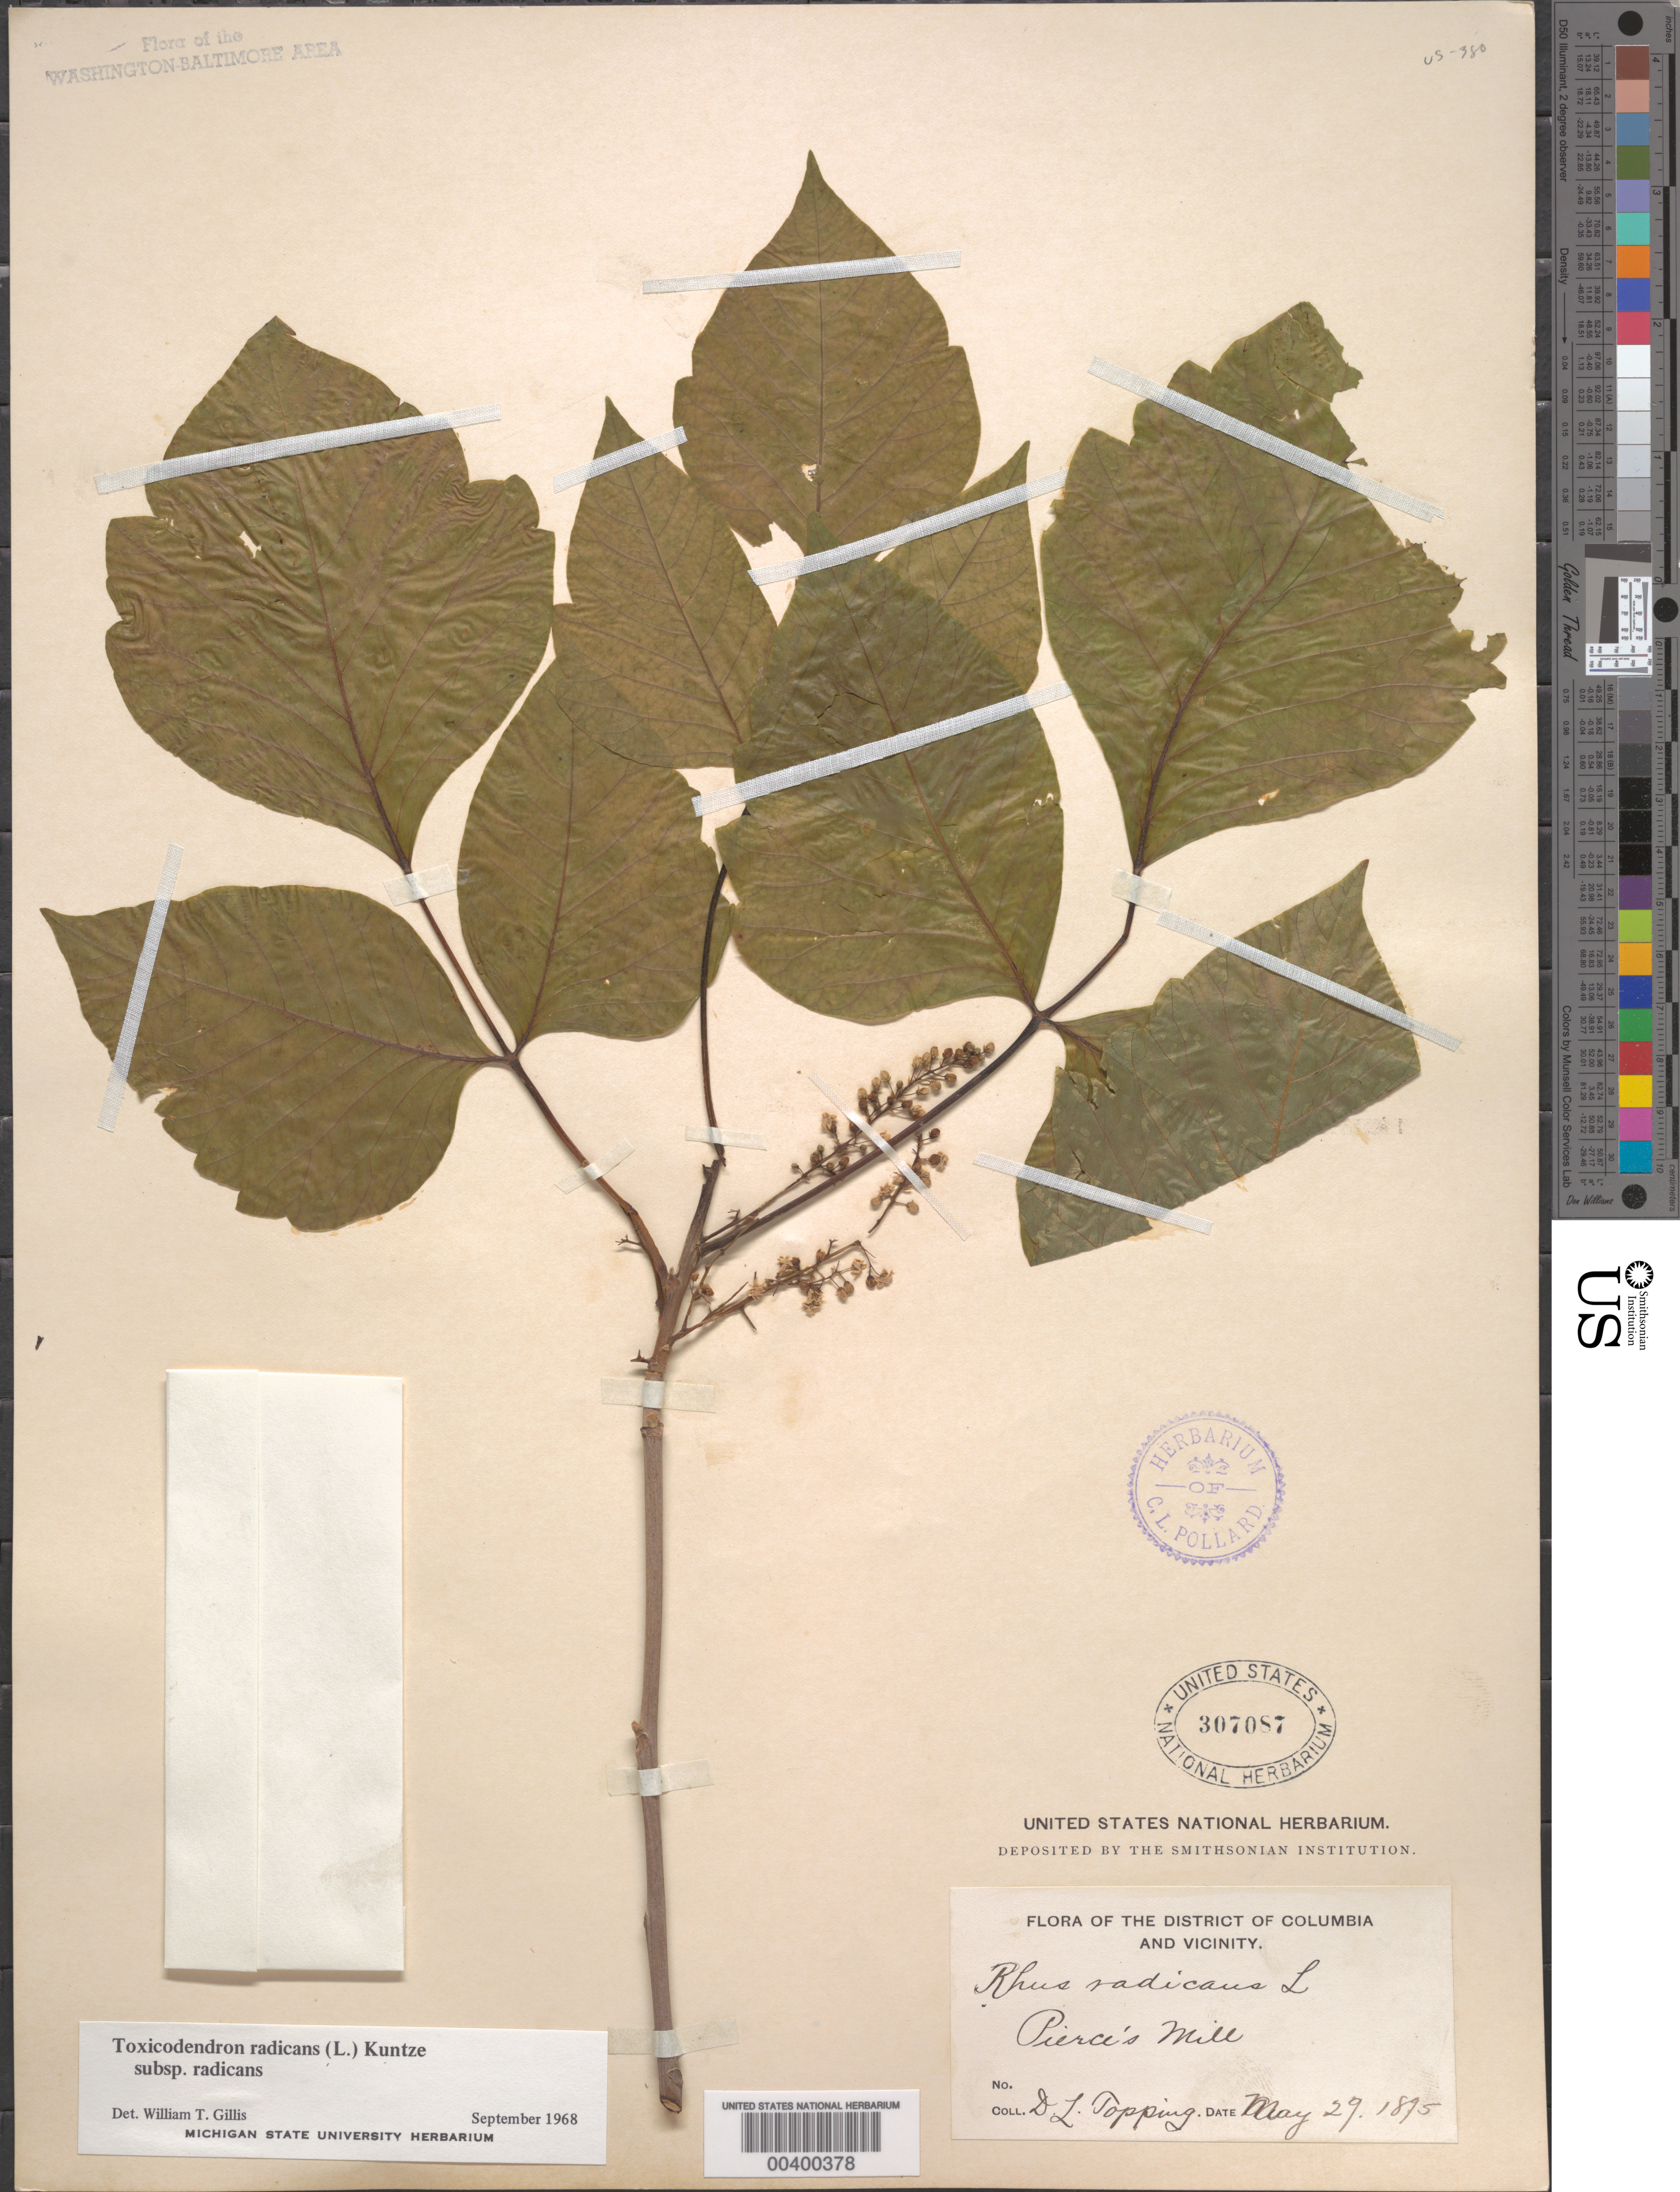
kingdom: Plantae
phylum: Tracheophyta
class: Magnoliopsida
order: Sapindales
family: Anacardiaceae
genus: Toxicodendron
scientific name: Toxicodendron radicans subsp. radicans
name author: (L.) Kuntze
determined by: Gillis, W. T.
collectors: D. L. Topping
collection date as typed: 29 May 1895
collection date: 1895-05-29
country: United States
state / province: District of Columbia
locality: Pierce's Mill Rock Creek Park & vicinity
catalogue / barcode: US 307087